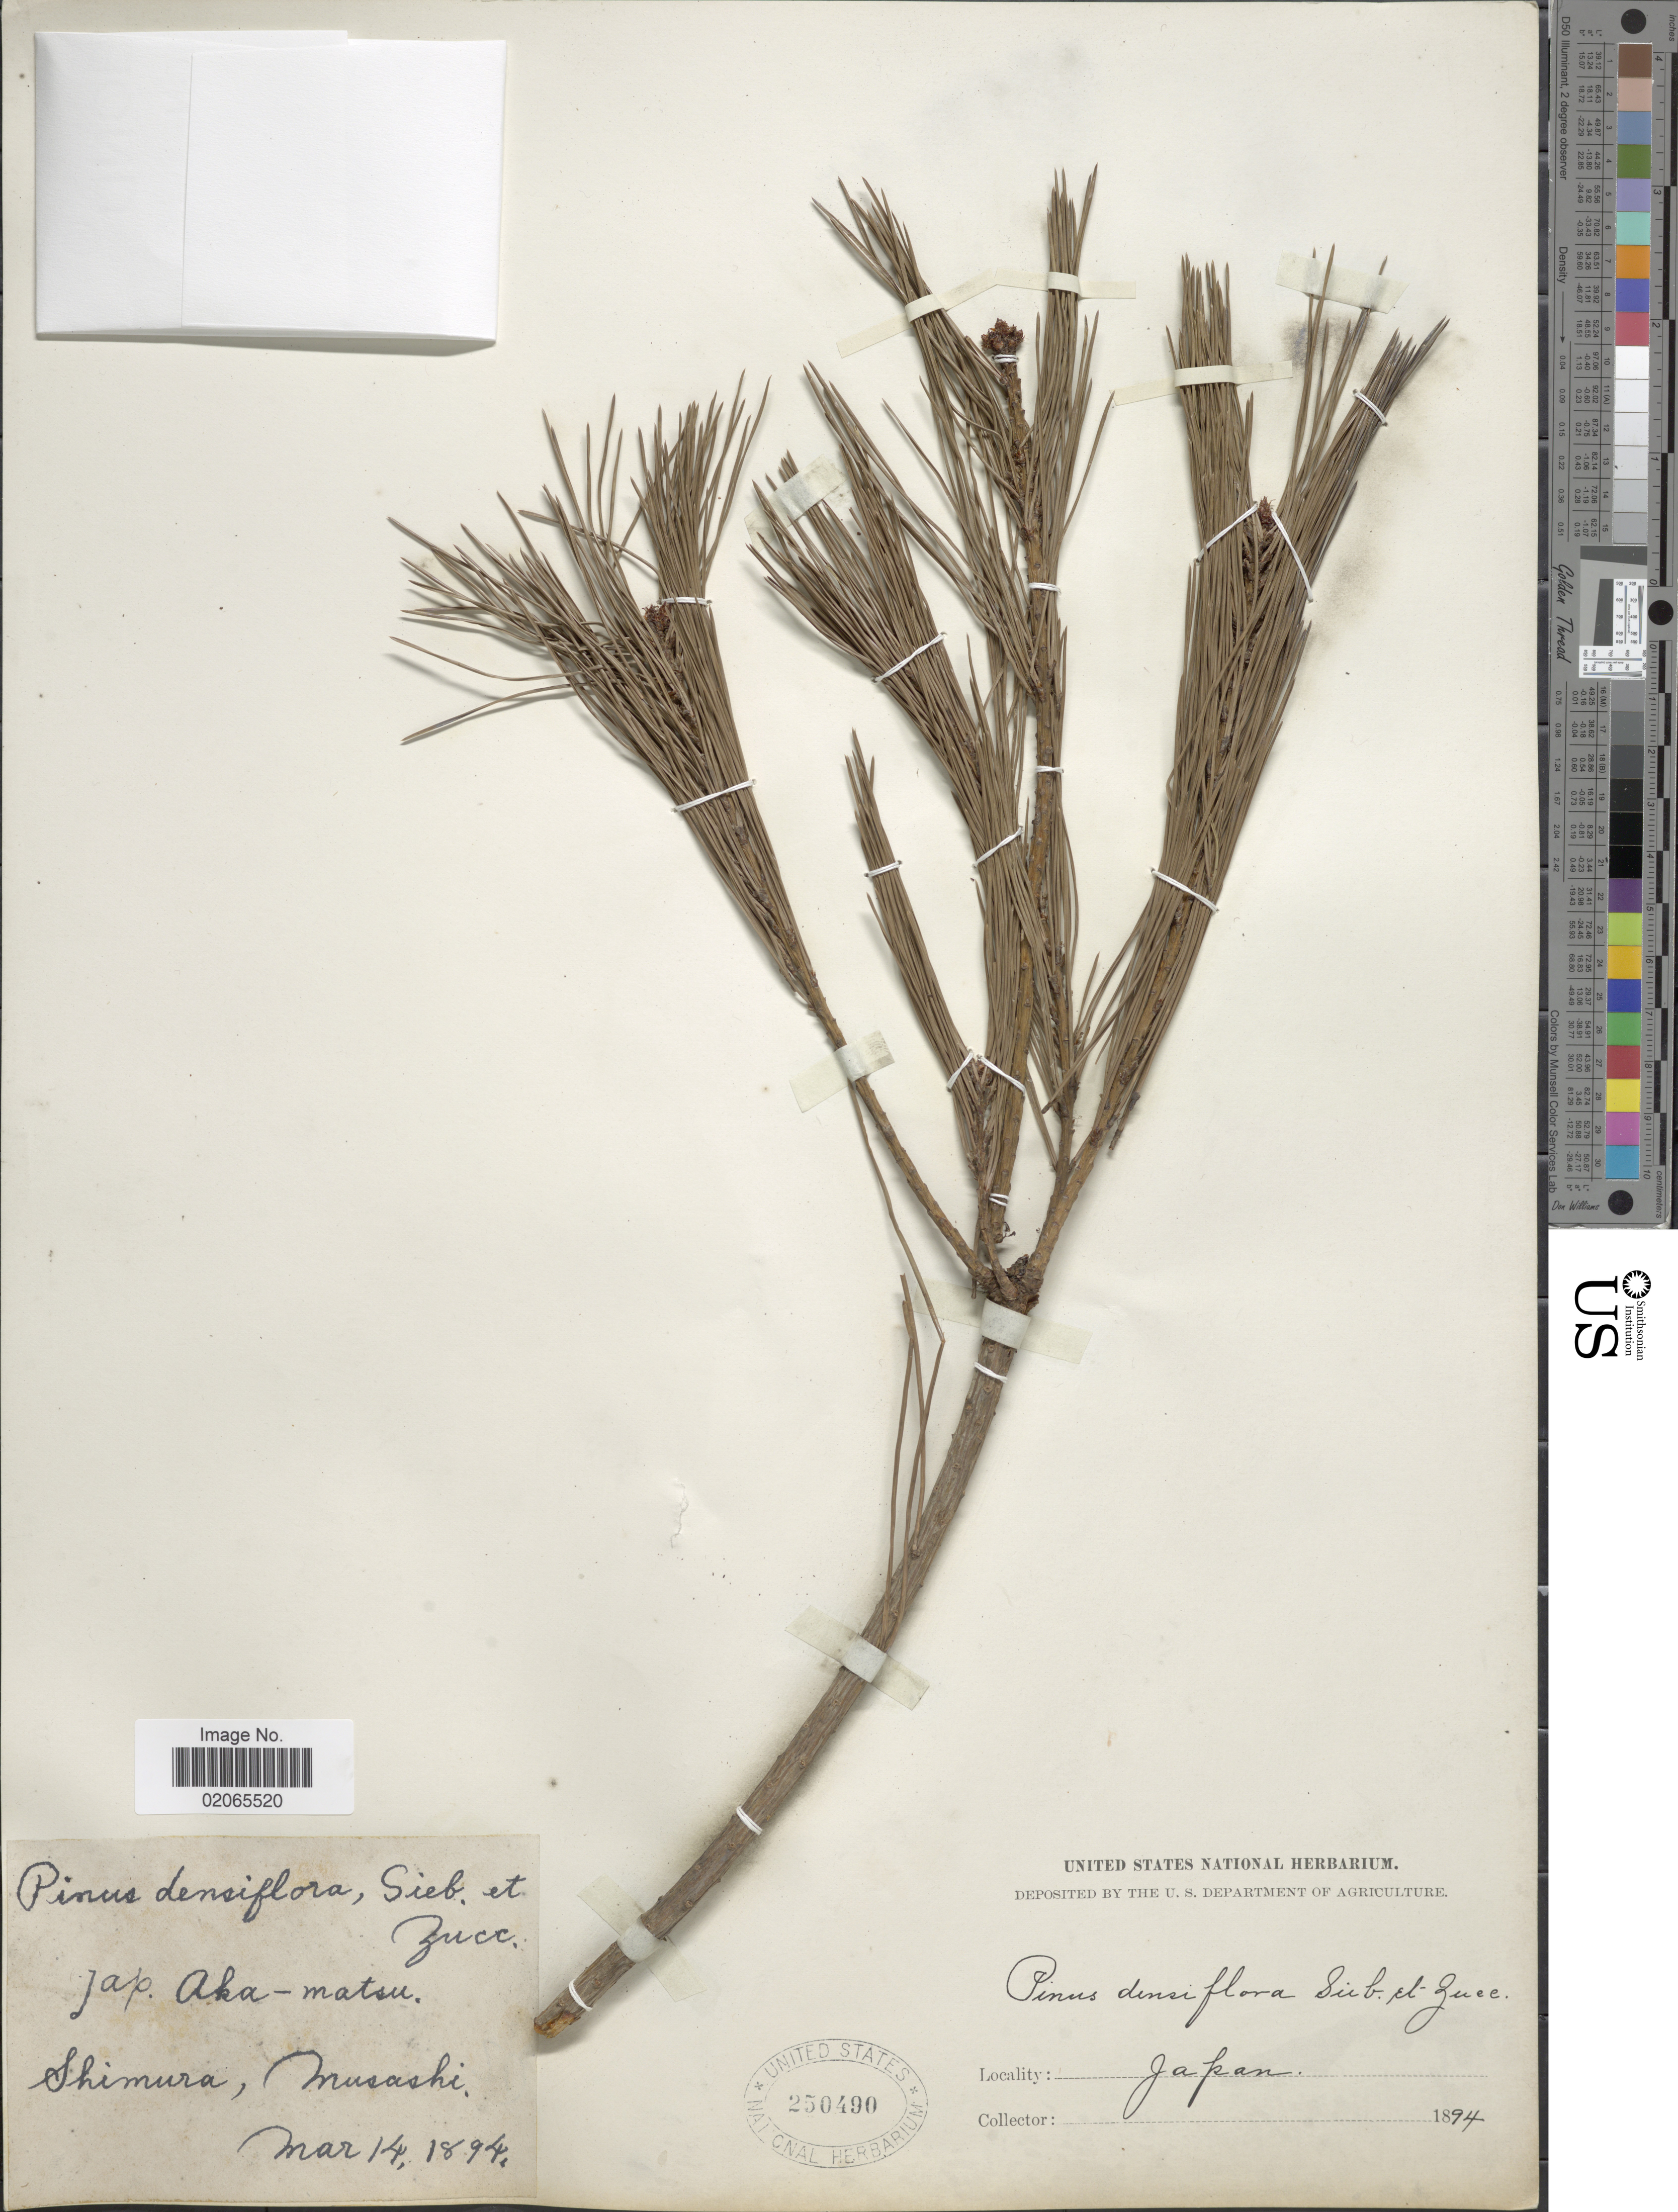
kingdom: Plantae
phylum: Tracheophyta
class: Pinopsida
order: Pinales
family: Pinaceae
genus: Pinus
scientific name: Pinus densiflora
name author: Siebold & Zucc.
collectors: ex herb. United States National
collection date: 1894-03-14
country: Japan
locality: Shimura, Musashi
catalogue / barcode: US 250490